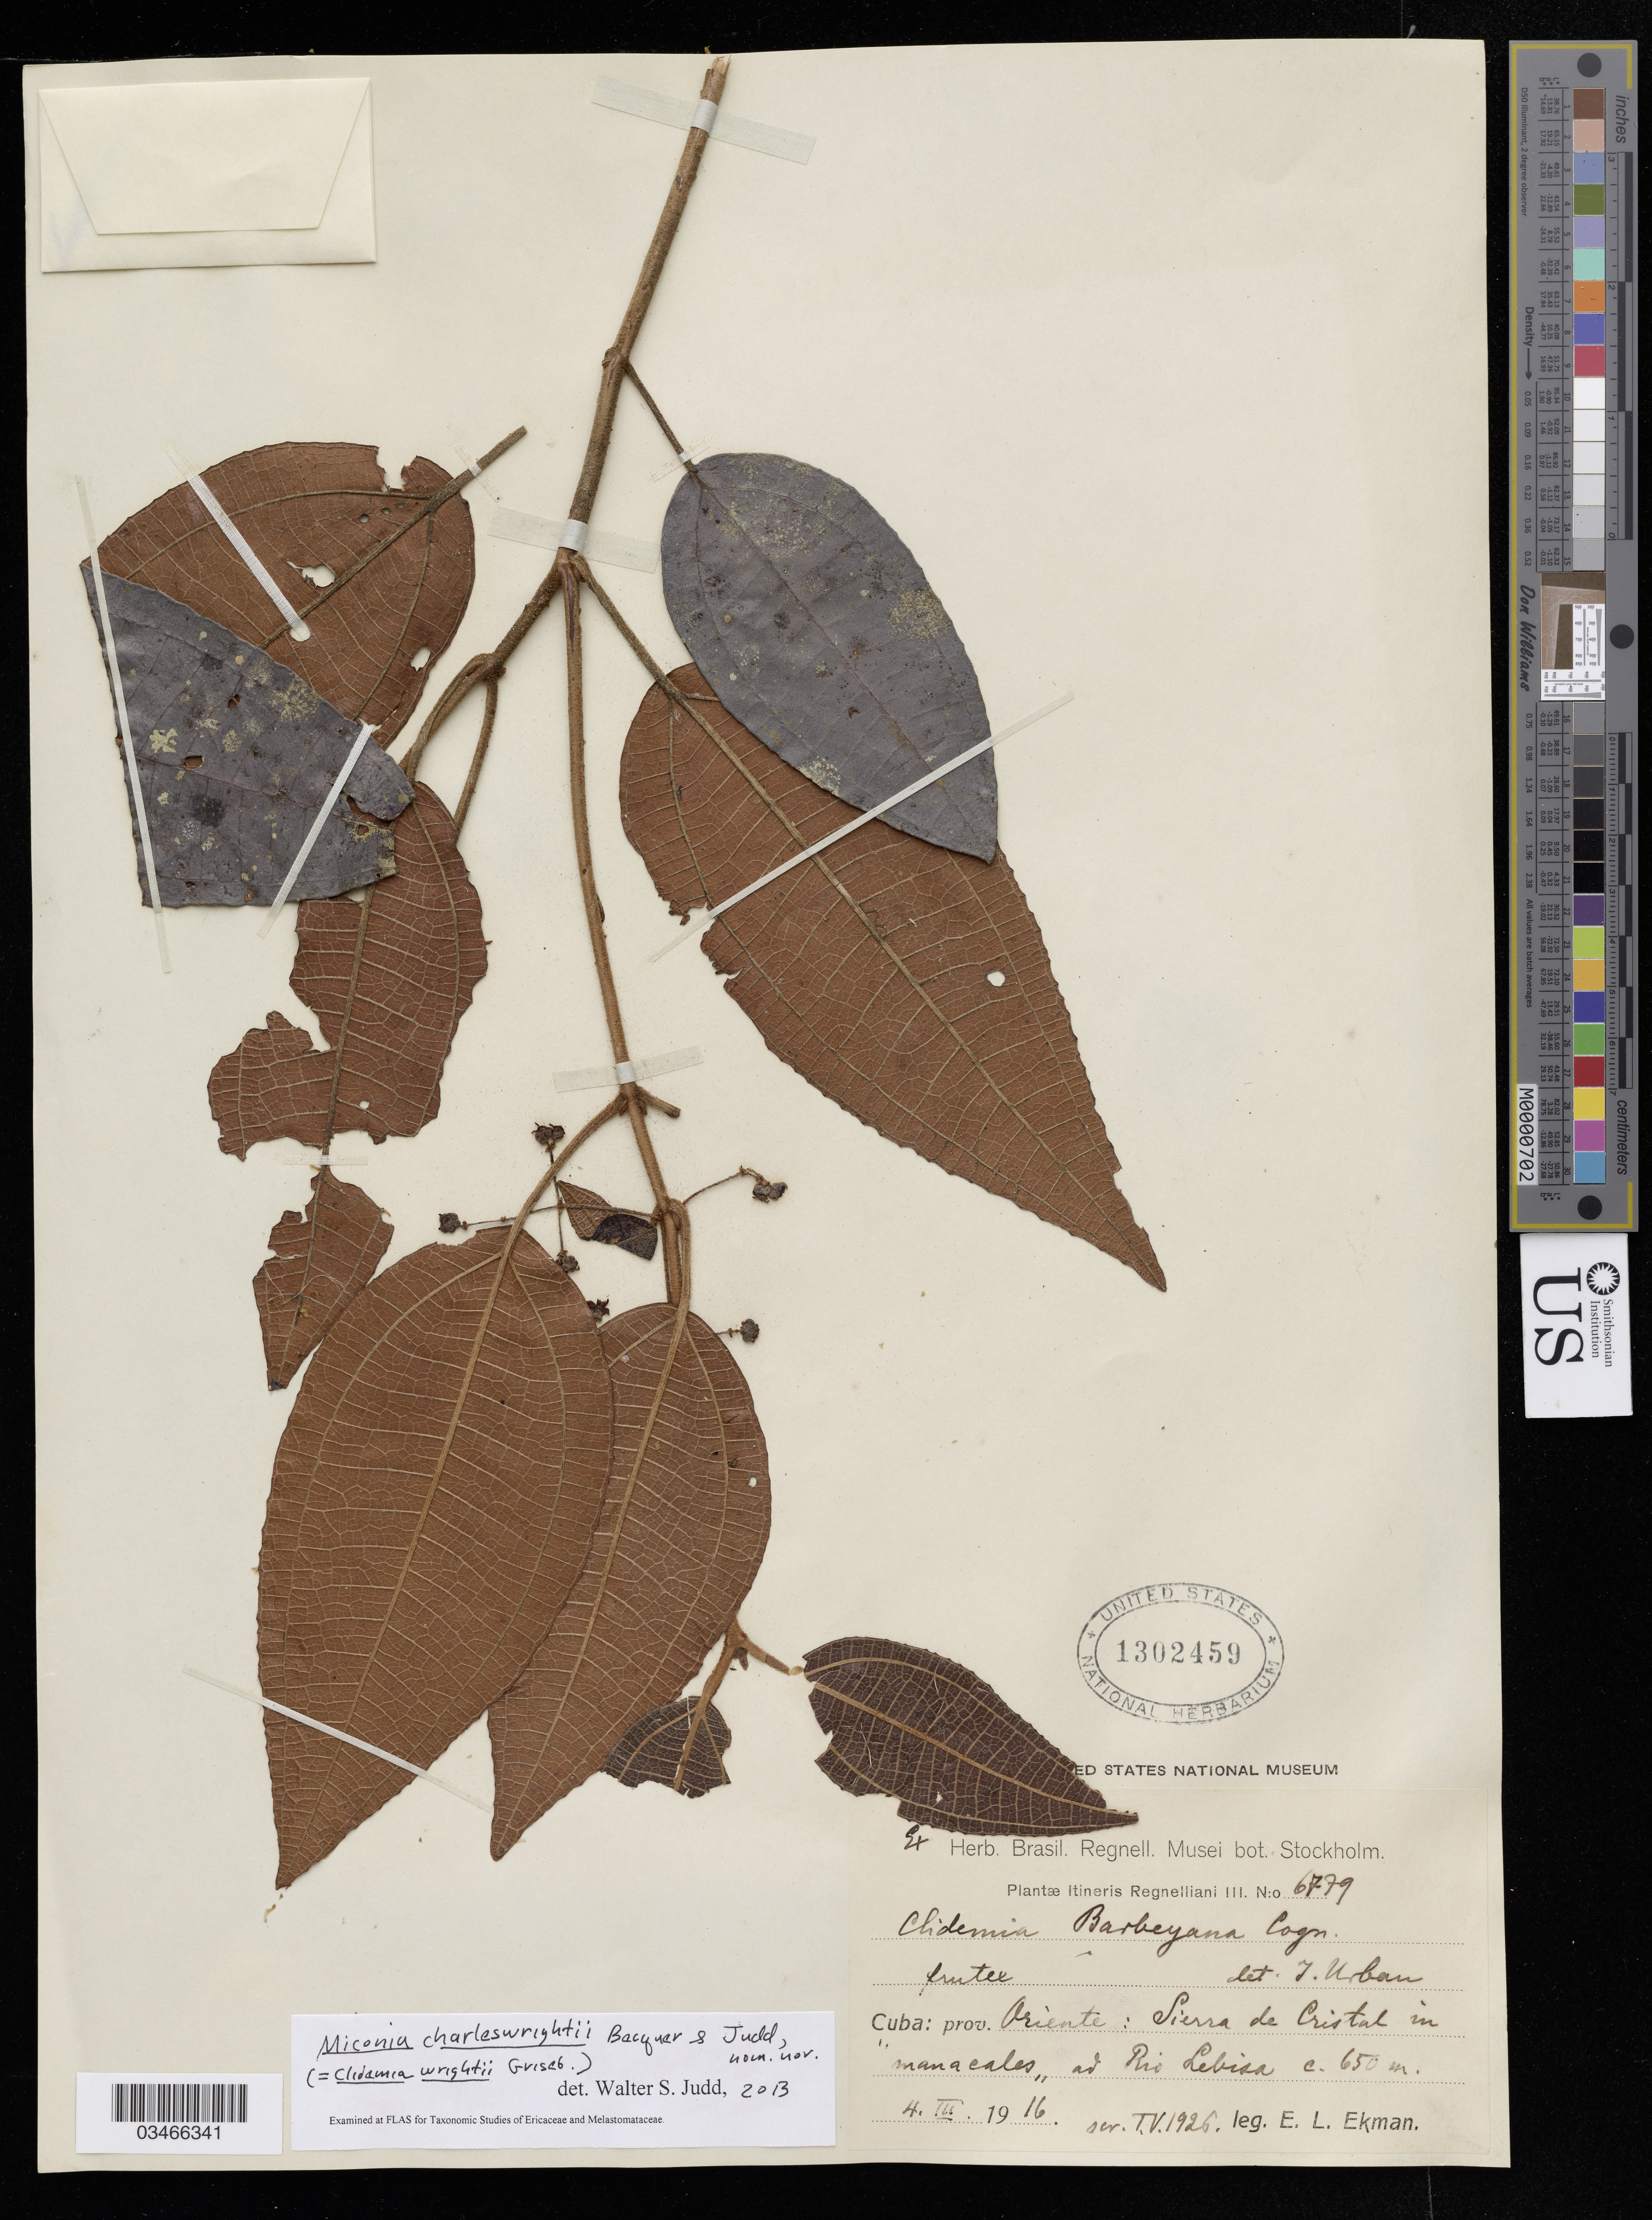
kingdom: Plantae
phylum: Tracheophyta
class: Magnoliopsida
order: Myrtales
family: Melastomataceae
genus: Miconia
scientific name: Miconia charleswrightii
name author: Bécquer & Judd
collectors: E. L. Ekman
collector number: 6779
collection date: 1916-03-04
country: Cuba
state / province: Oriente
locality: Sierra de Cristal in "manacales,, ad Rio Lebisa c. 650 m.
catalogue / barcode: US 1302459